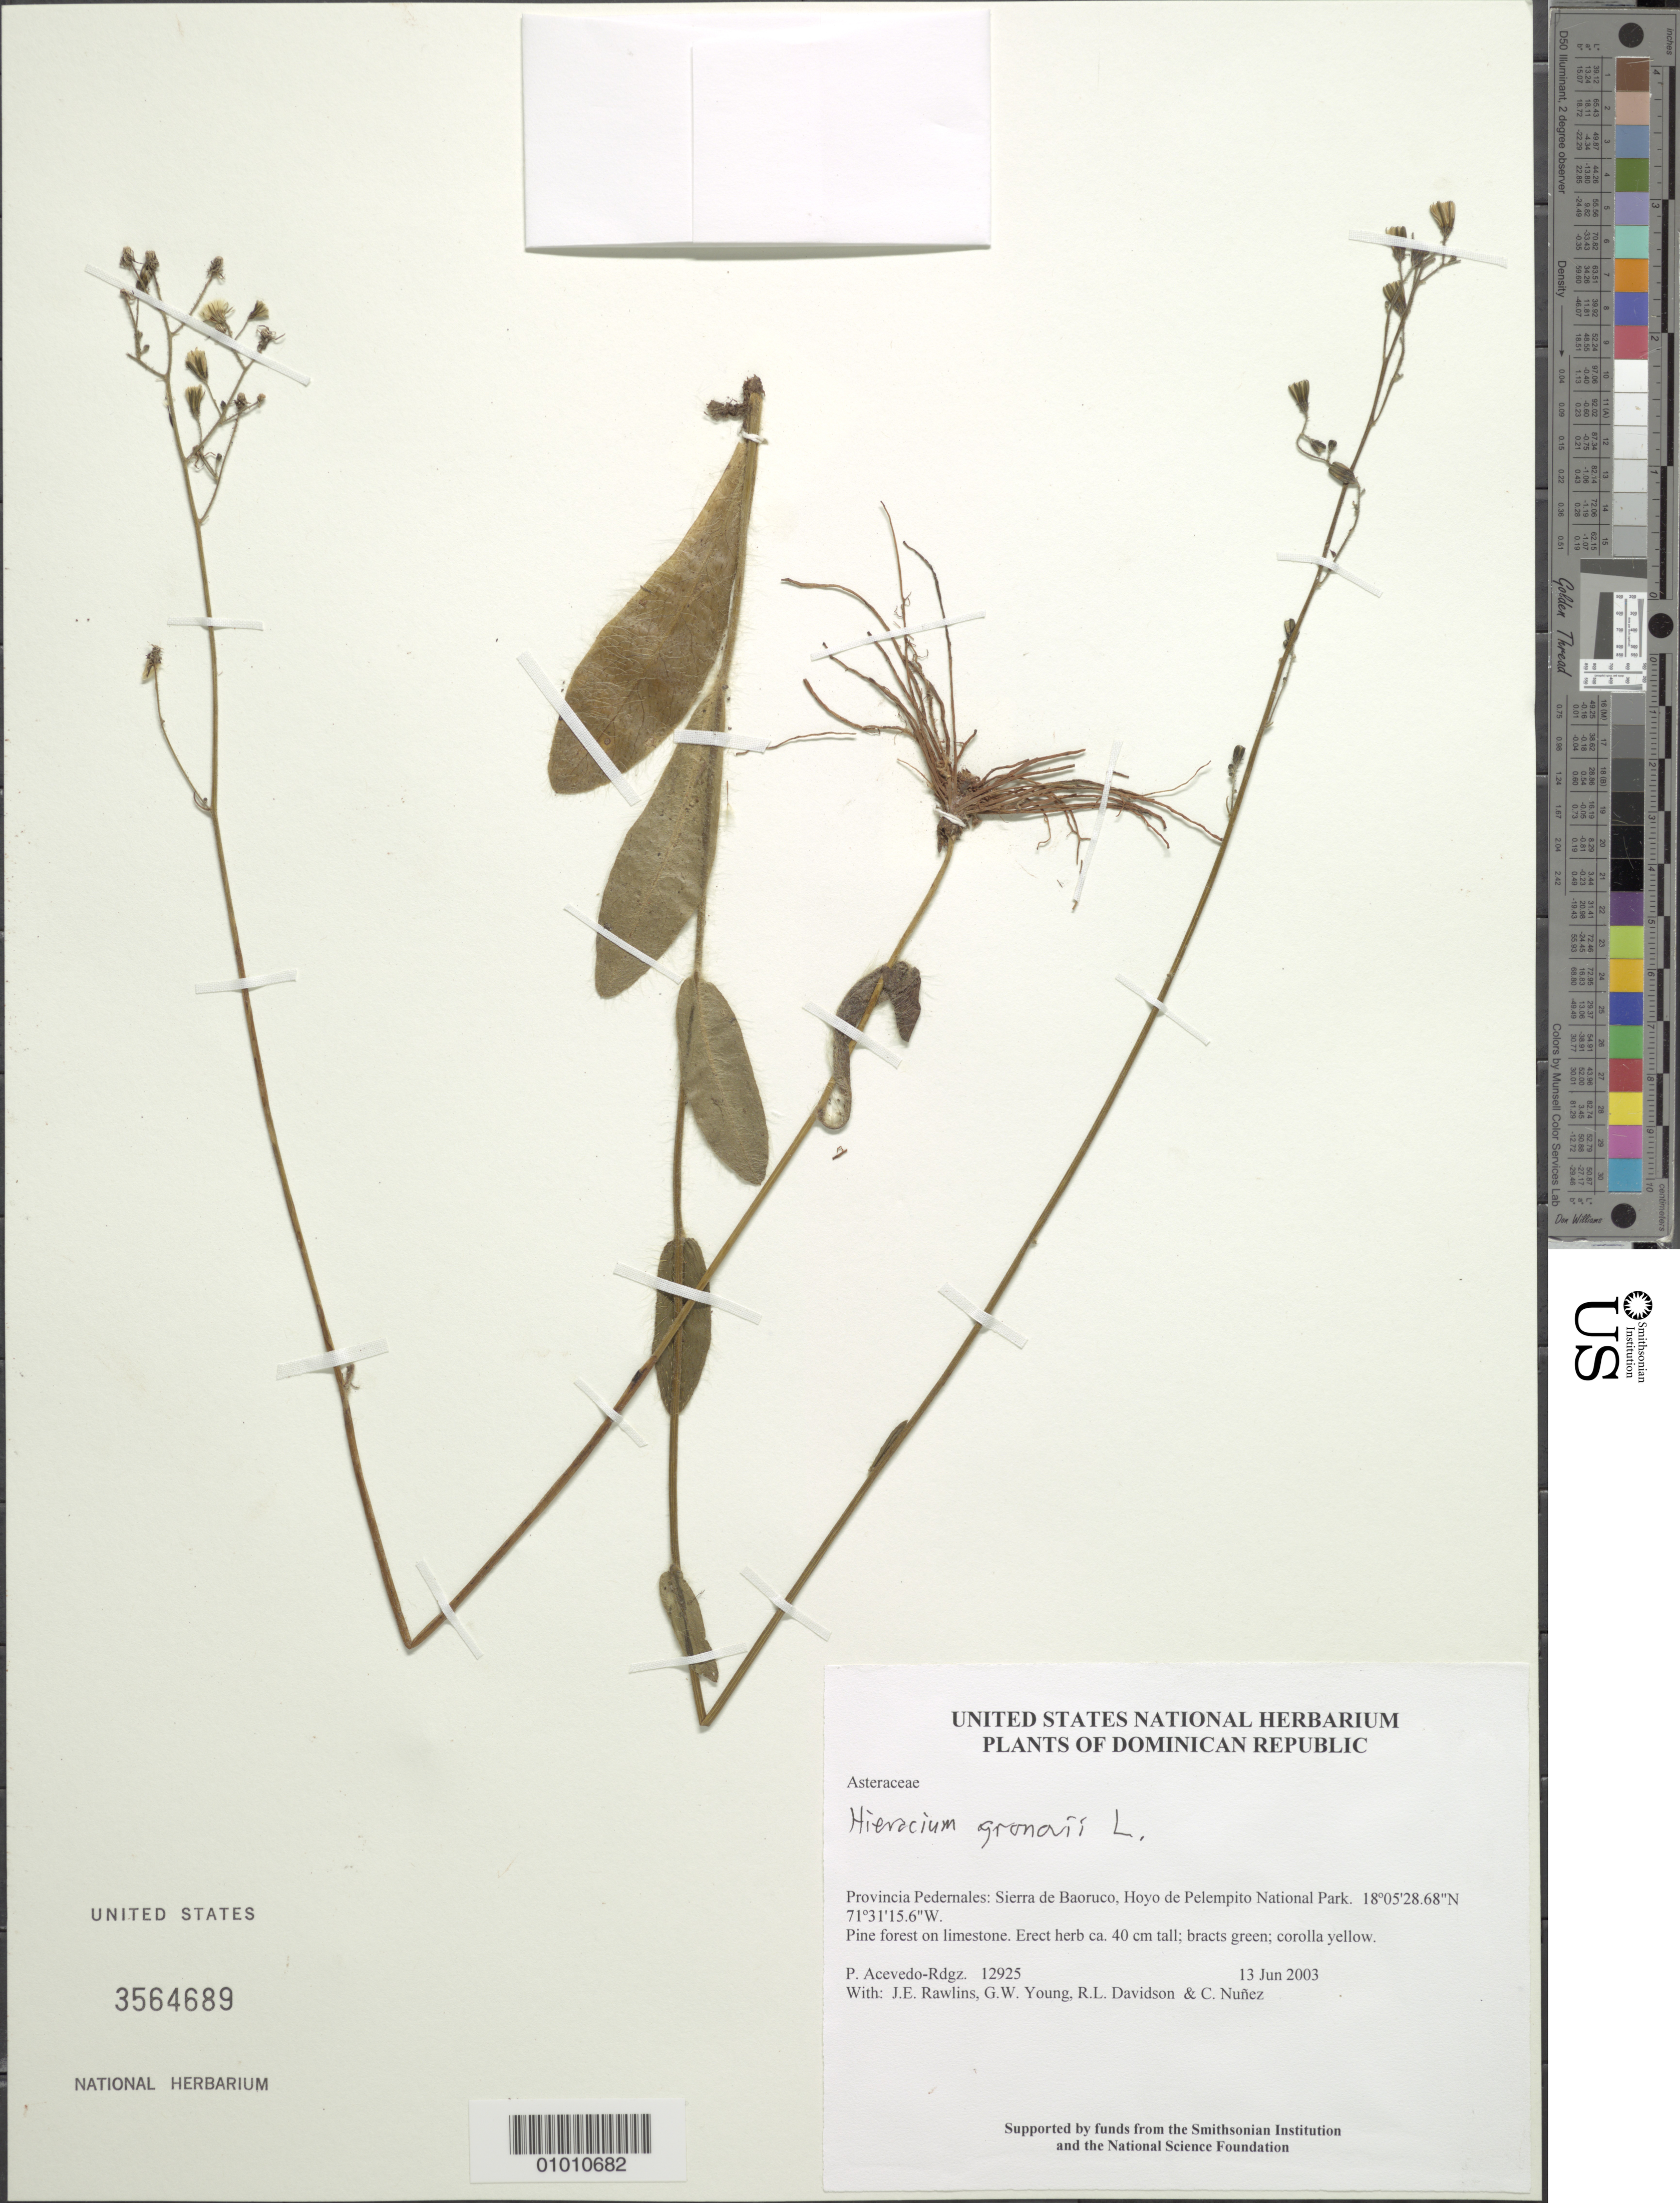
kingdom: Plantae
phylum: Tracheophyta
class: Magnoliopsida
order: Asterales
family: Asteraceae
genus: Hieracium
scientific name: Hieracium gronovii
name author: L.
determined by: Robinson, Harold E., (US)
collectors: P. Acevedo-Rodr., J. Rawlins, G. Young, R. Davidson & C. Nunez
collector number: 12925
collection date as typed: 13 Jun 2003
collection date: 2003-06-13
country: Dominican Republic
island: Hispaniola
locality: Provincia Pedernales: Sierra de Baoruco, Hoyo de Pelempito National Park.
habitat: Pine forest on limestone.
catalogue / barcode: US 3564689